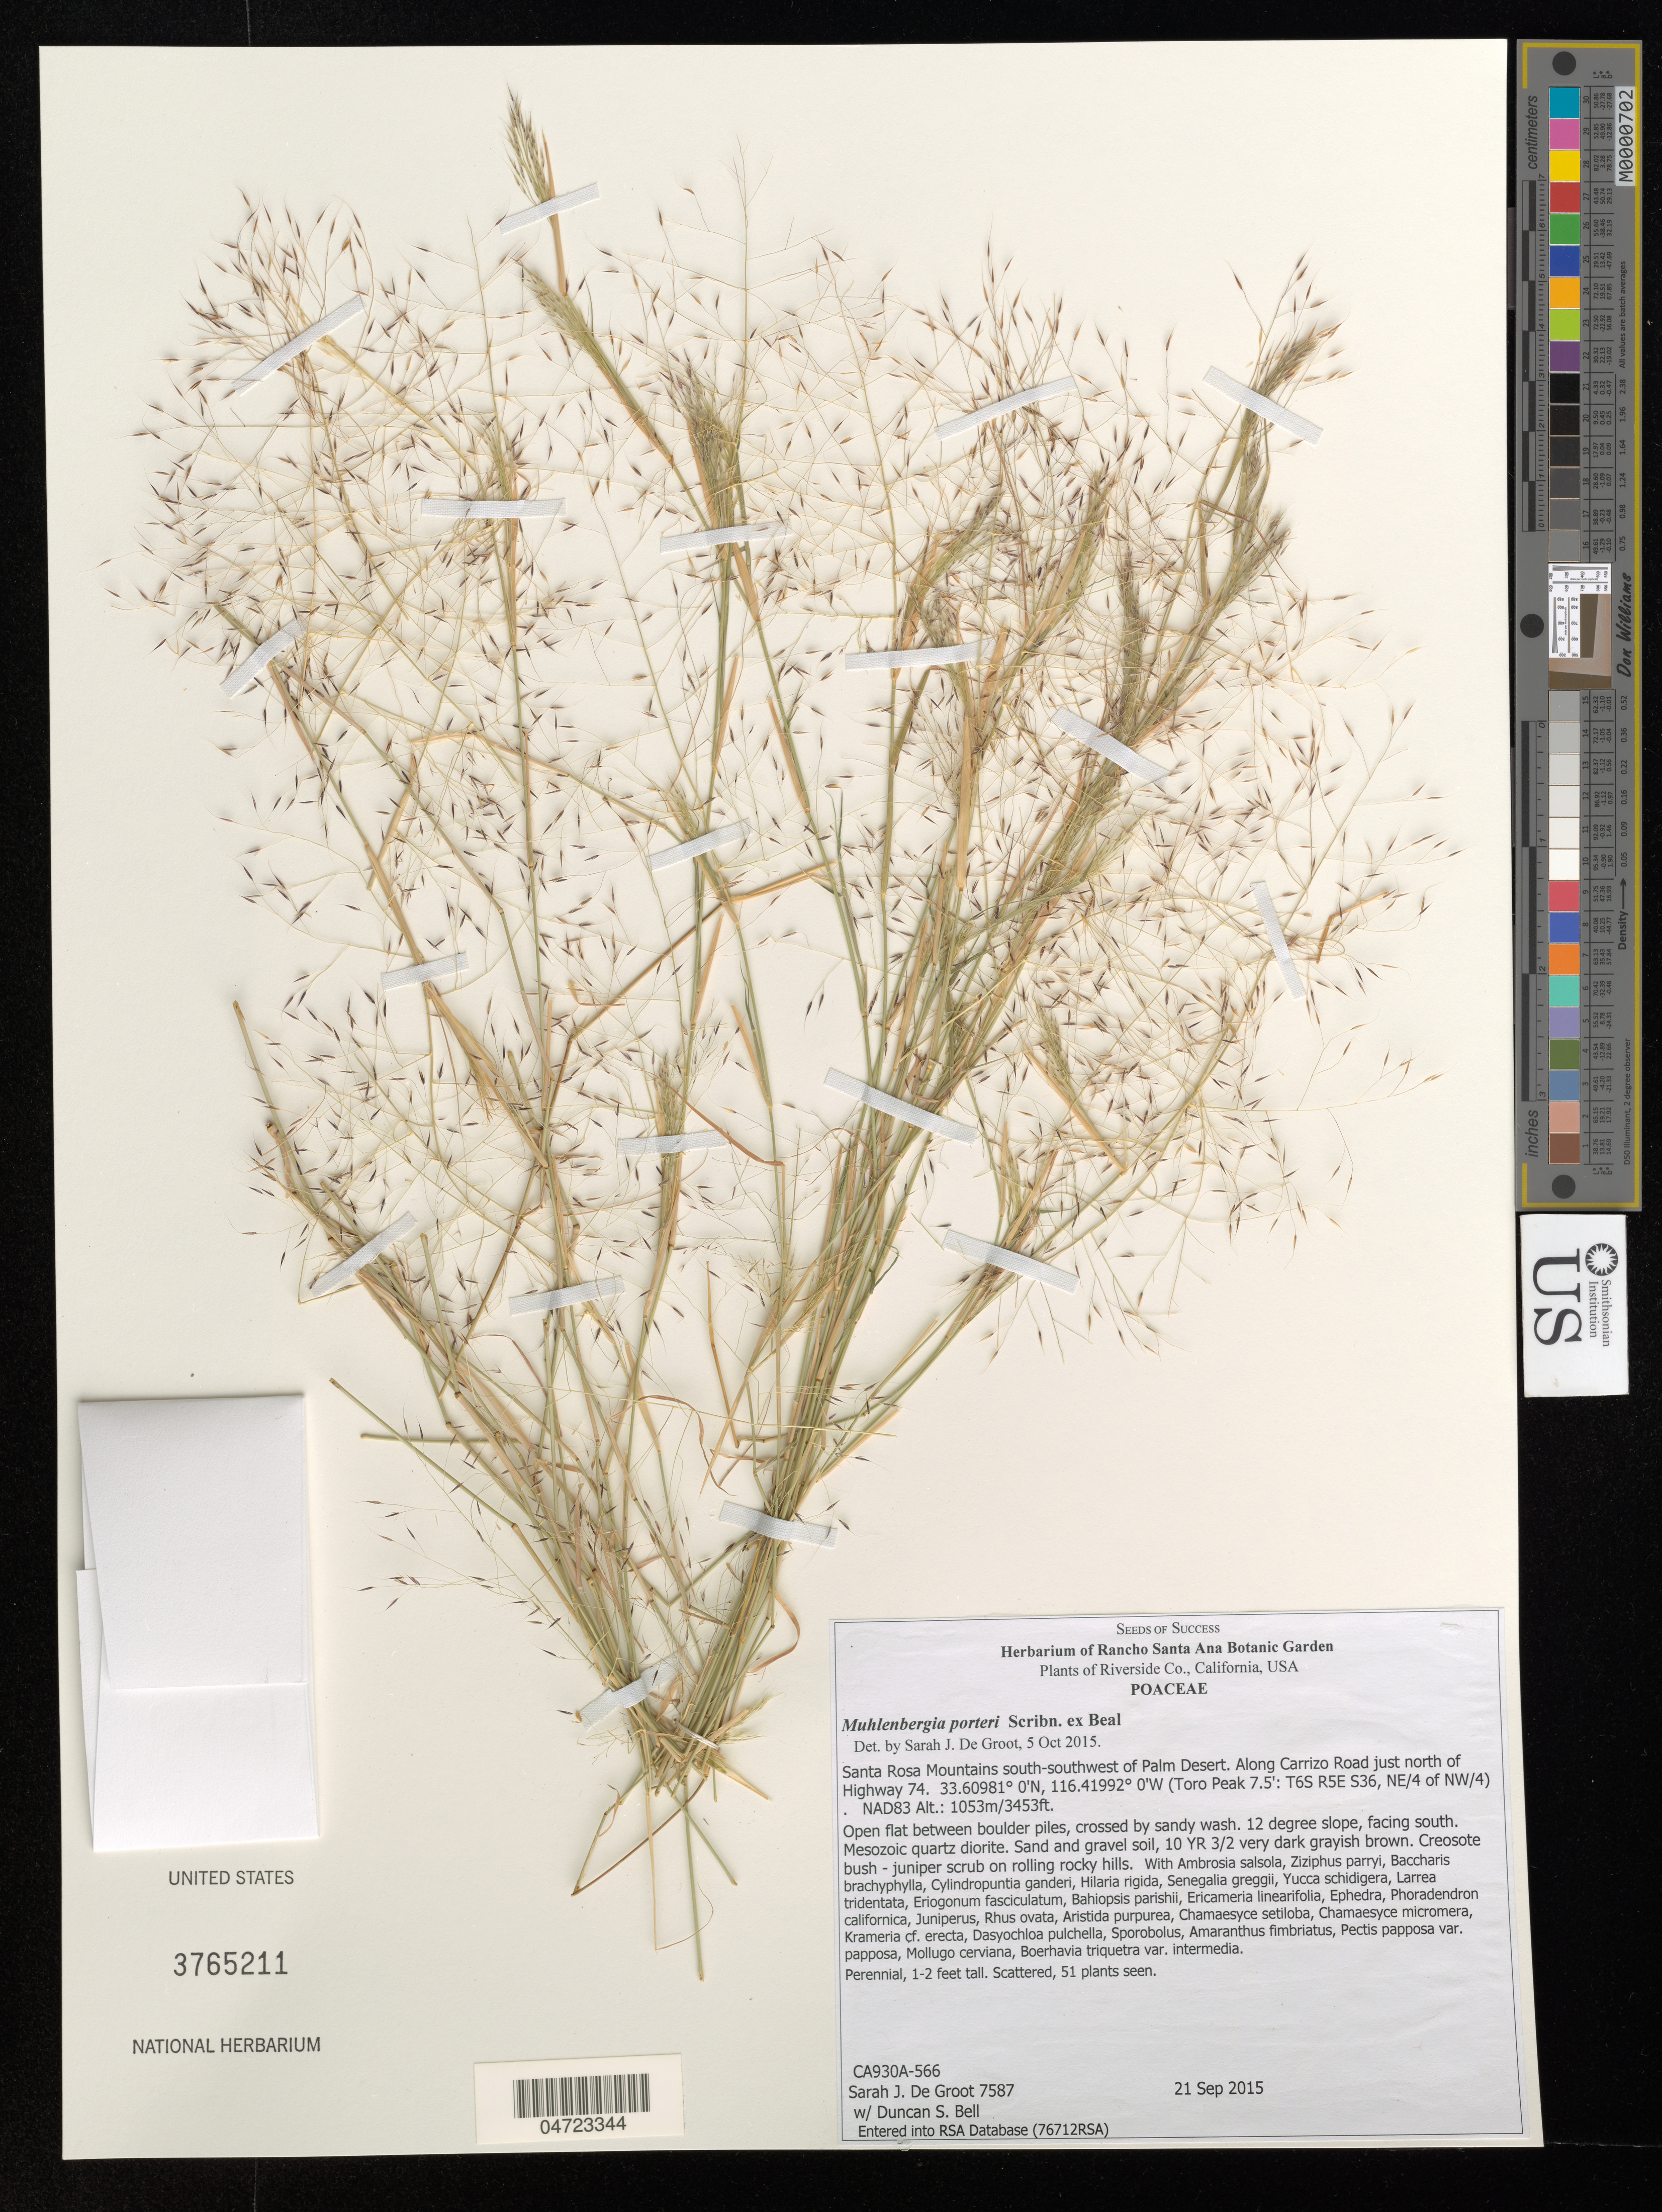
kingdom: Plantae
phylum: Tracheophyta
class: Liliopsida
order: Poales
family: Poaceae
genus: Muhlenbergia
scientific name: Muhlenbergia porteri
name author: Scribn. in W.J. Beal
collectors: S. De Groot & D. S. Bell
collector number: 7587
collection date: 2015-09-21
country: United States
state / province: California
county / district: Riverside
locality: Riverside Co. Santa Rosa Mountains south-southwest of Palm Desert. Along Carrizo Road just north of Highway 74. (Toro Peak 7.5': T6S R5E S36, NE/4 of NW/4). NAD83.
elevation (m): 1053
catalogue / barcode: US 3765211